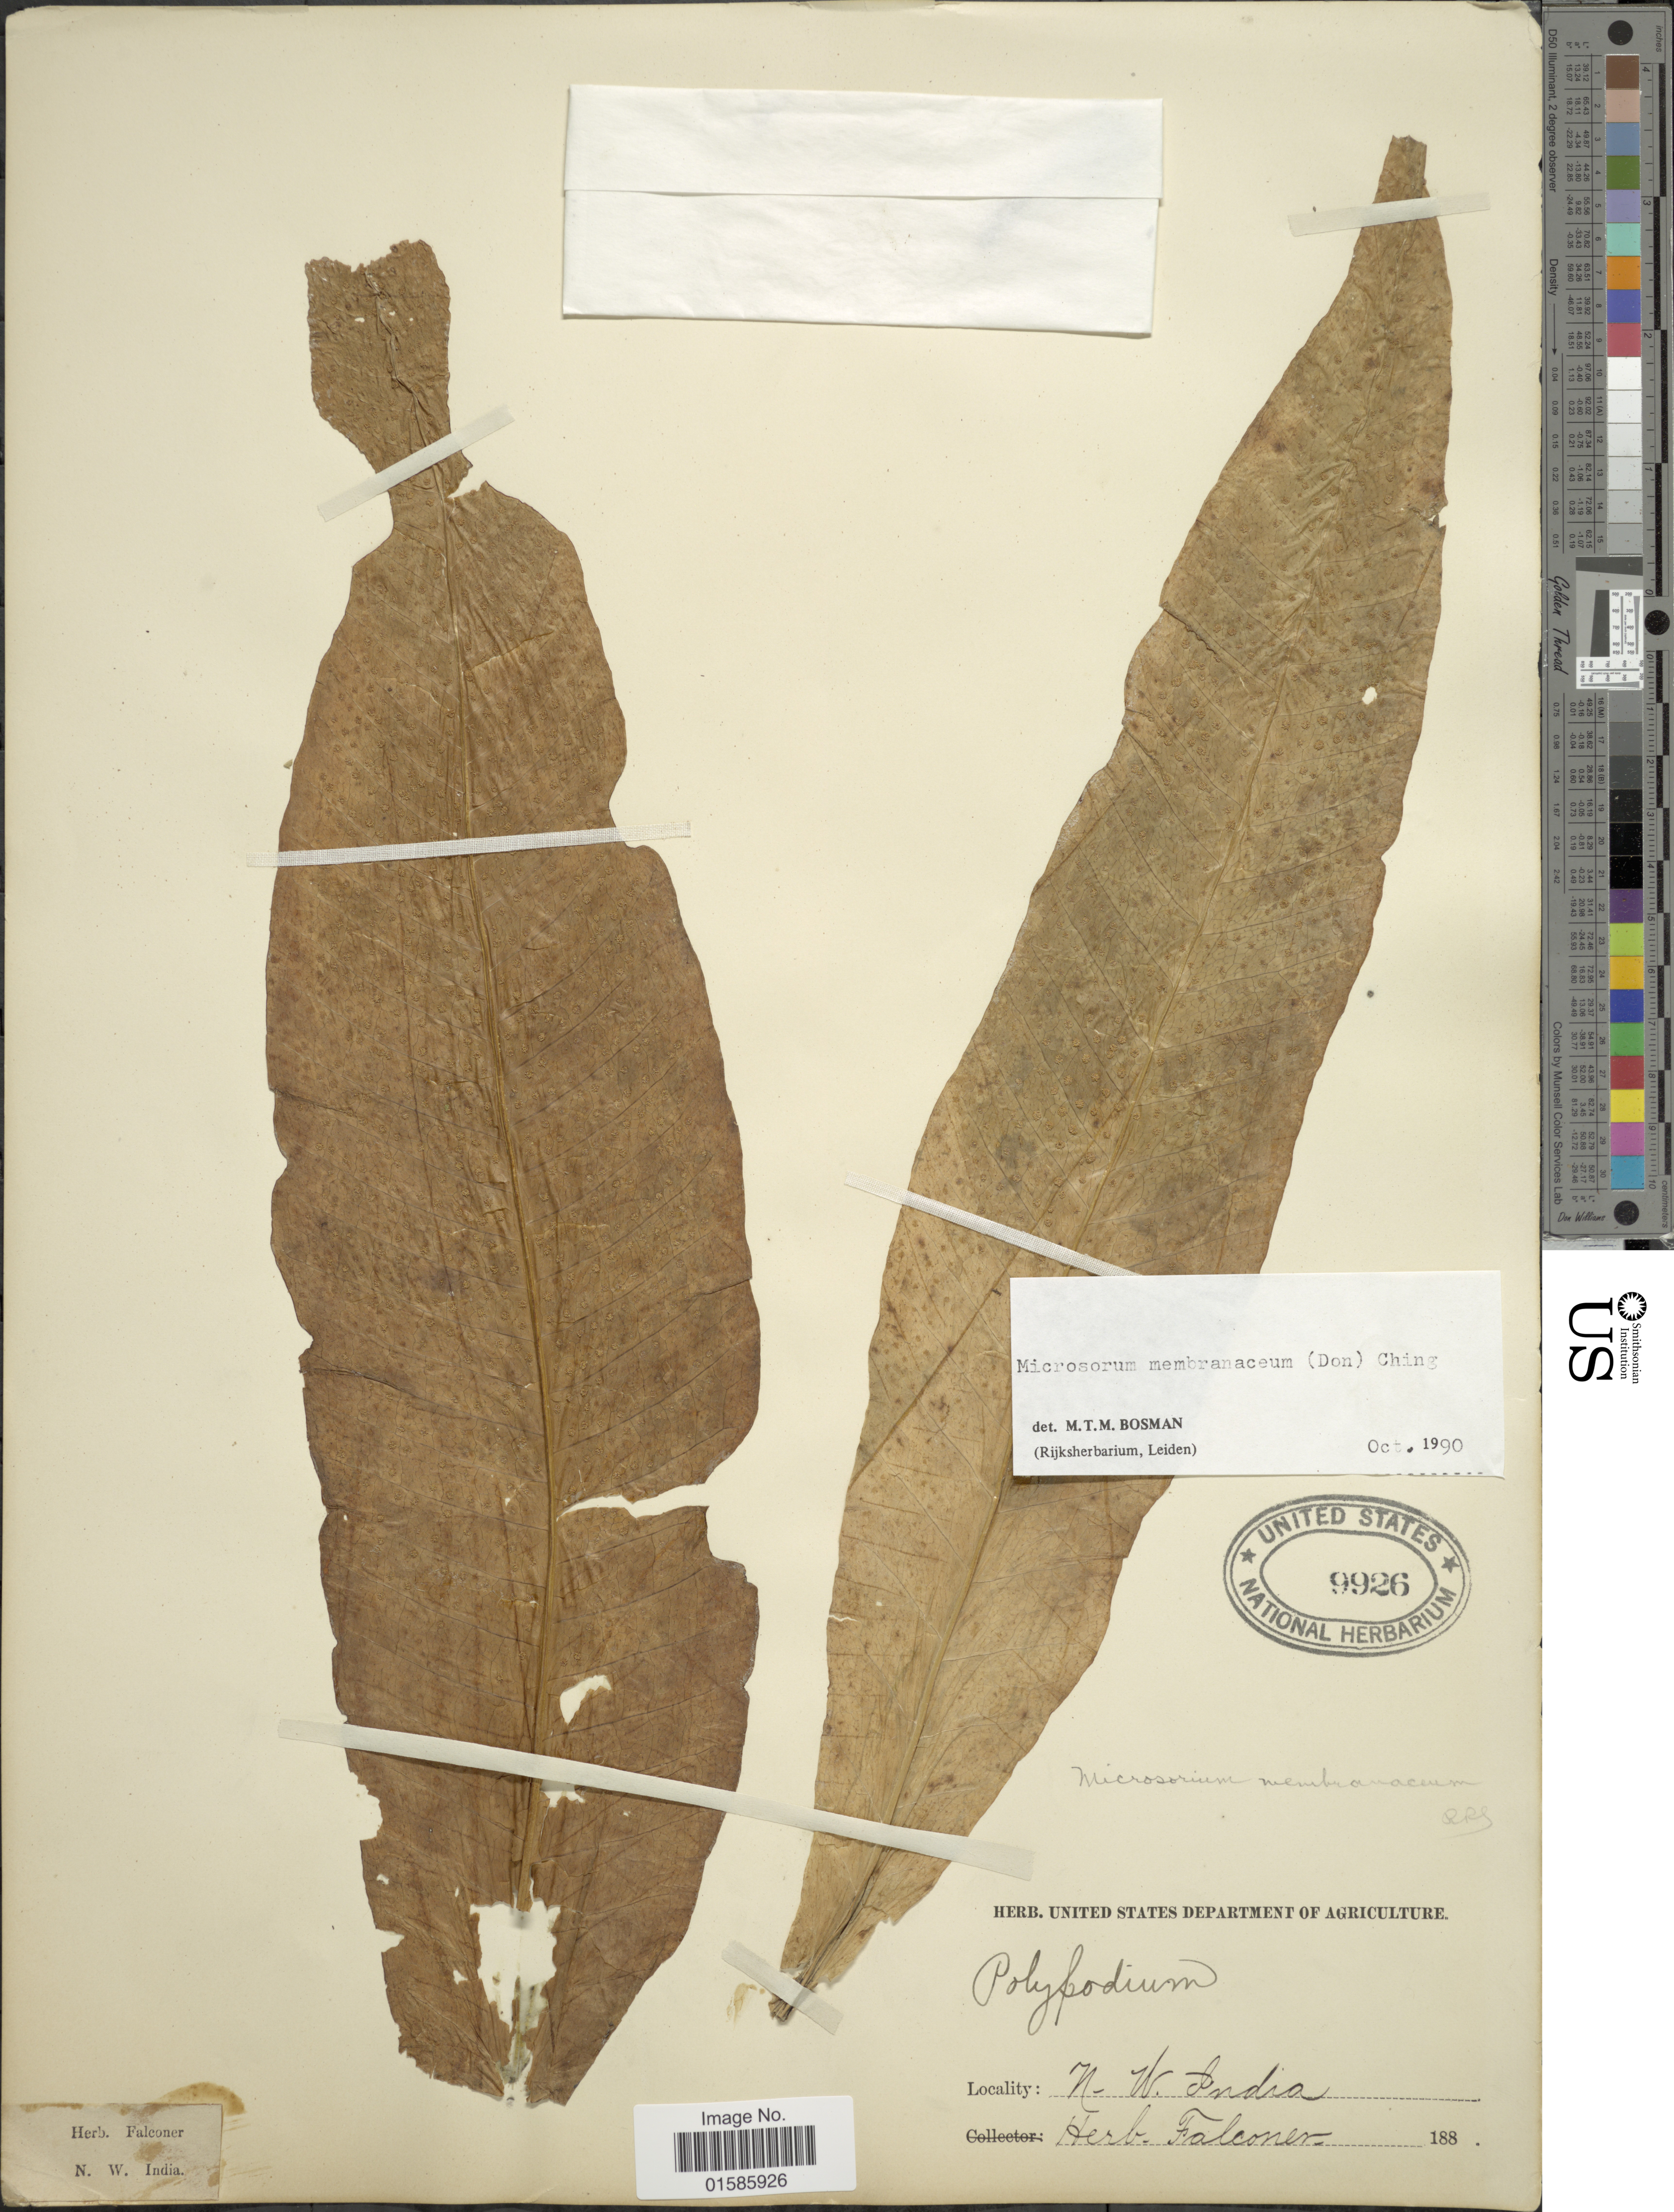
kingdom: Plantae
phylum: Tracheophyta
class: Polypodiopsida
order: Polypodiales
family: Polypodiaceae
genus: Microsorum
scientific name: Microsorum membranaceum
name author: (D. Don) Ching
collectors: ex herb. Falconer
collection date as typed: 188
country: India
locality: N.W. India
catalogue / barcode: US 9926